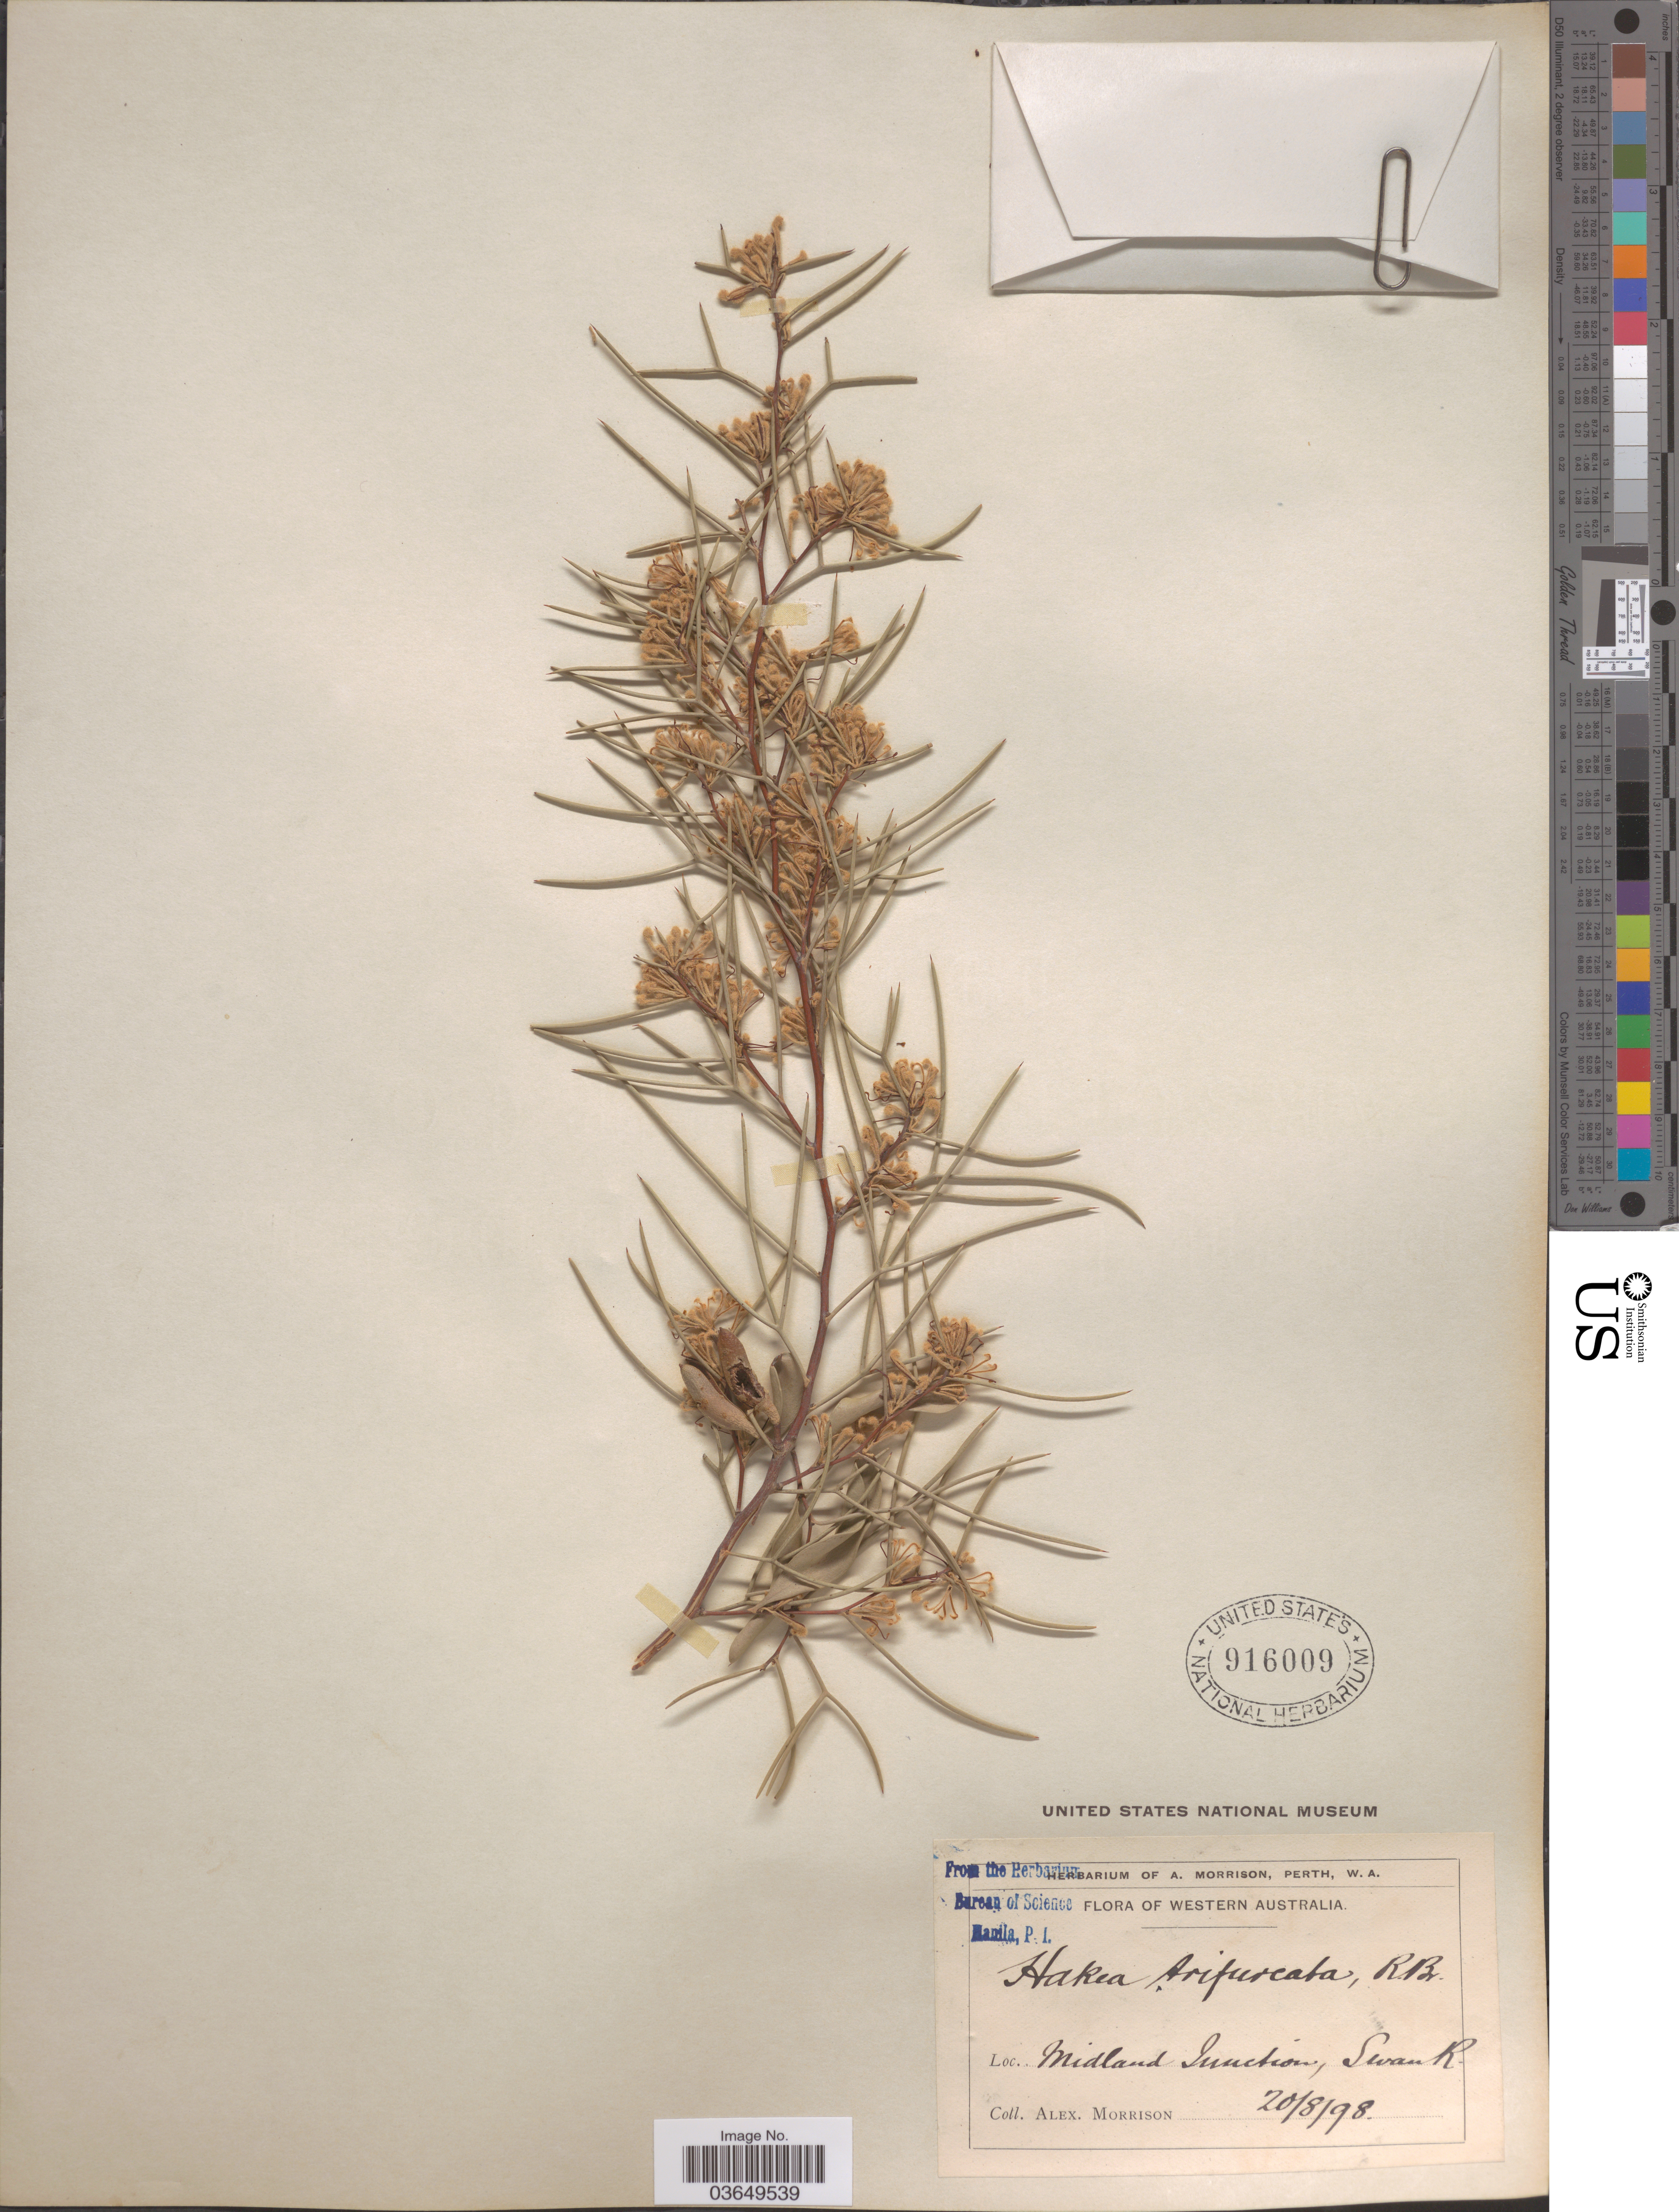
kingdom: Plantae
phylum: Tracheophyta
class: Magnoliopsida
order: Proteales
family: Proteaceae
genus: Hakea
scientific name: Hakea trifurcata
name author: R. Br.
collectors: A. Morrison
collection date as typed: Transcribed d/m/y: 20/8/98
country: Australia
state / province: Western Australia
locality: Midland Junction, Swan R.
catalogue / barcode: US 916009